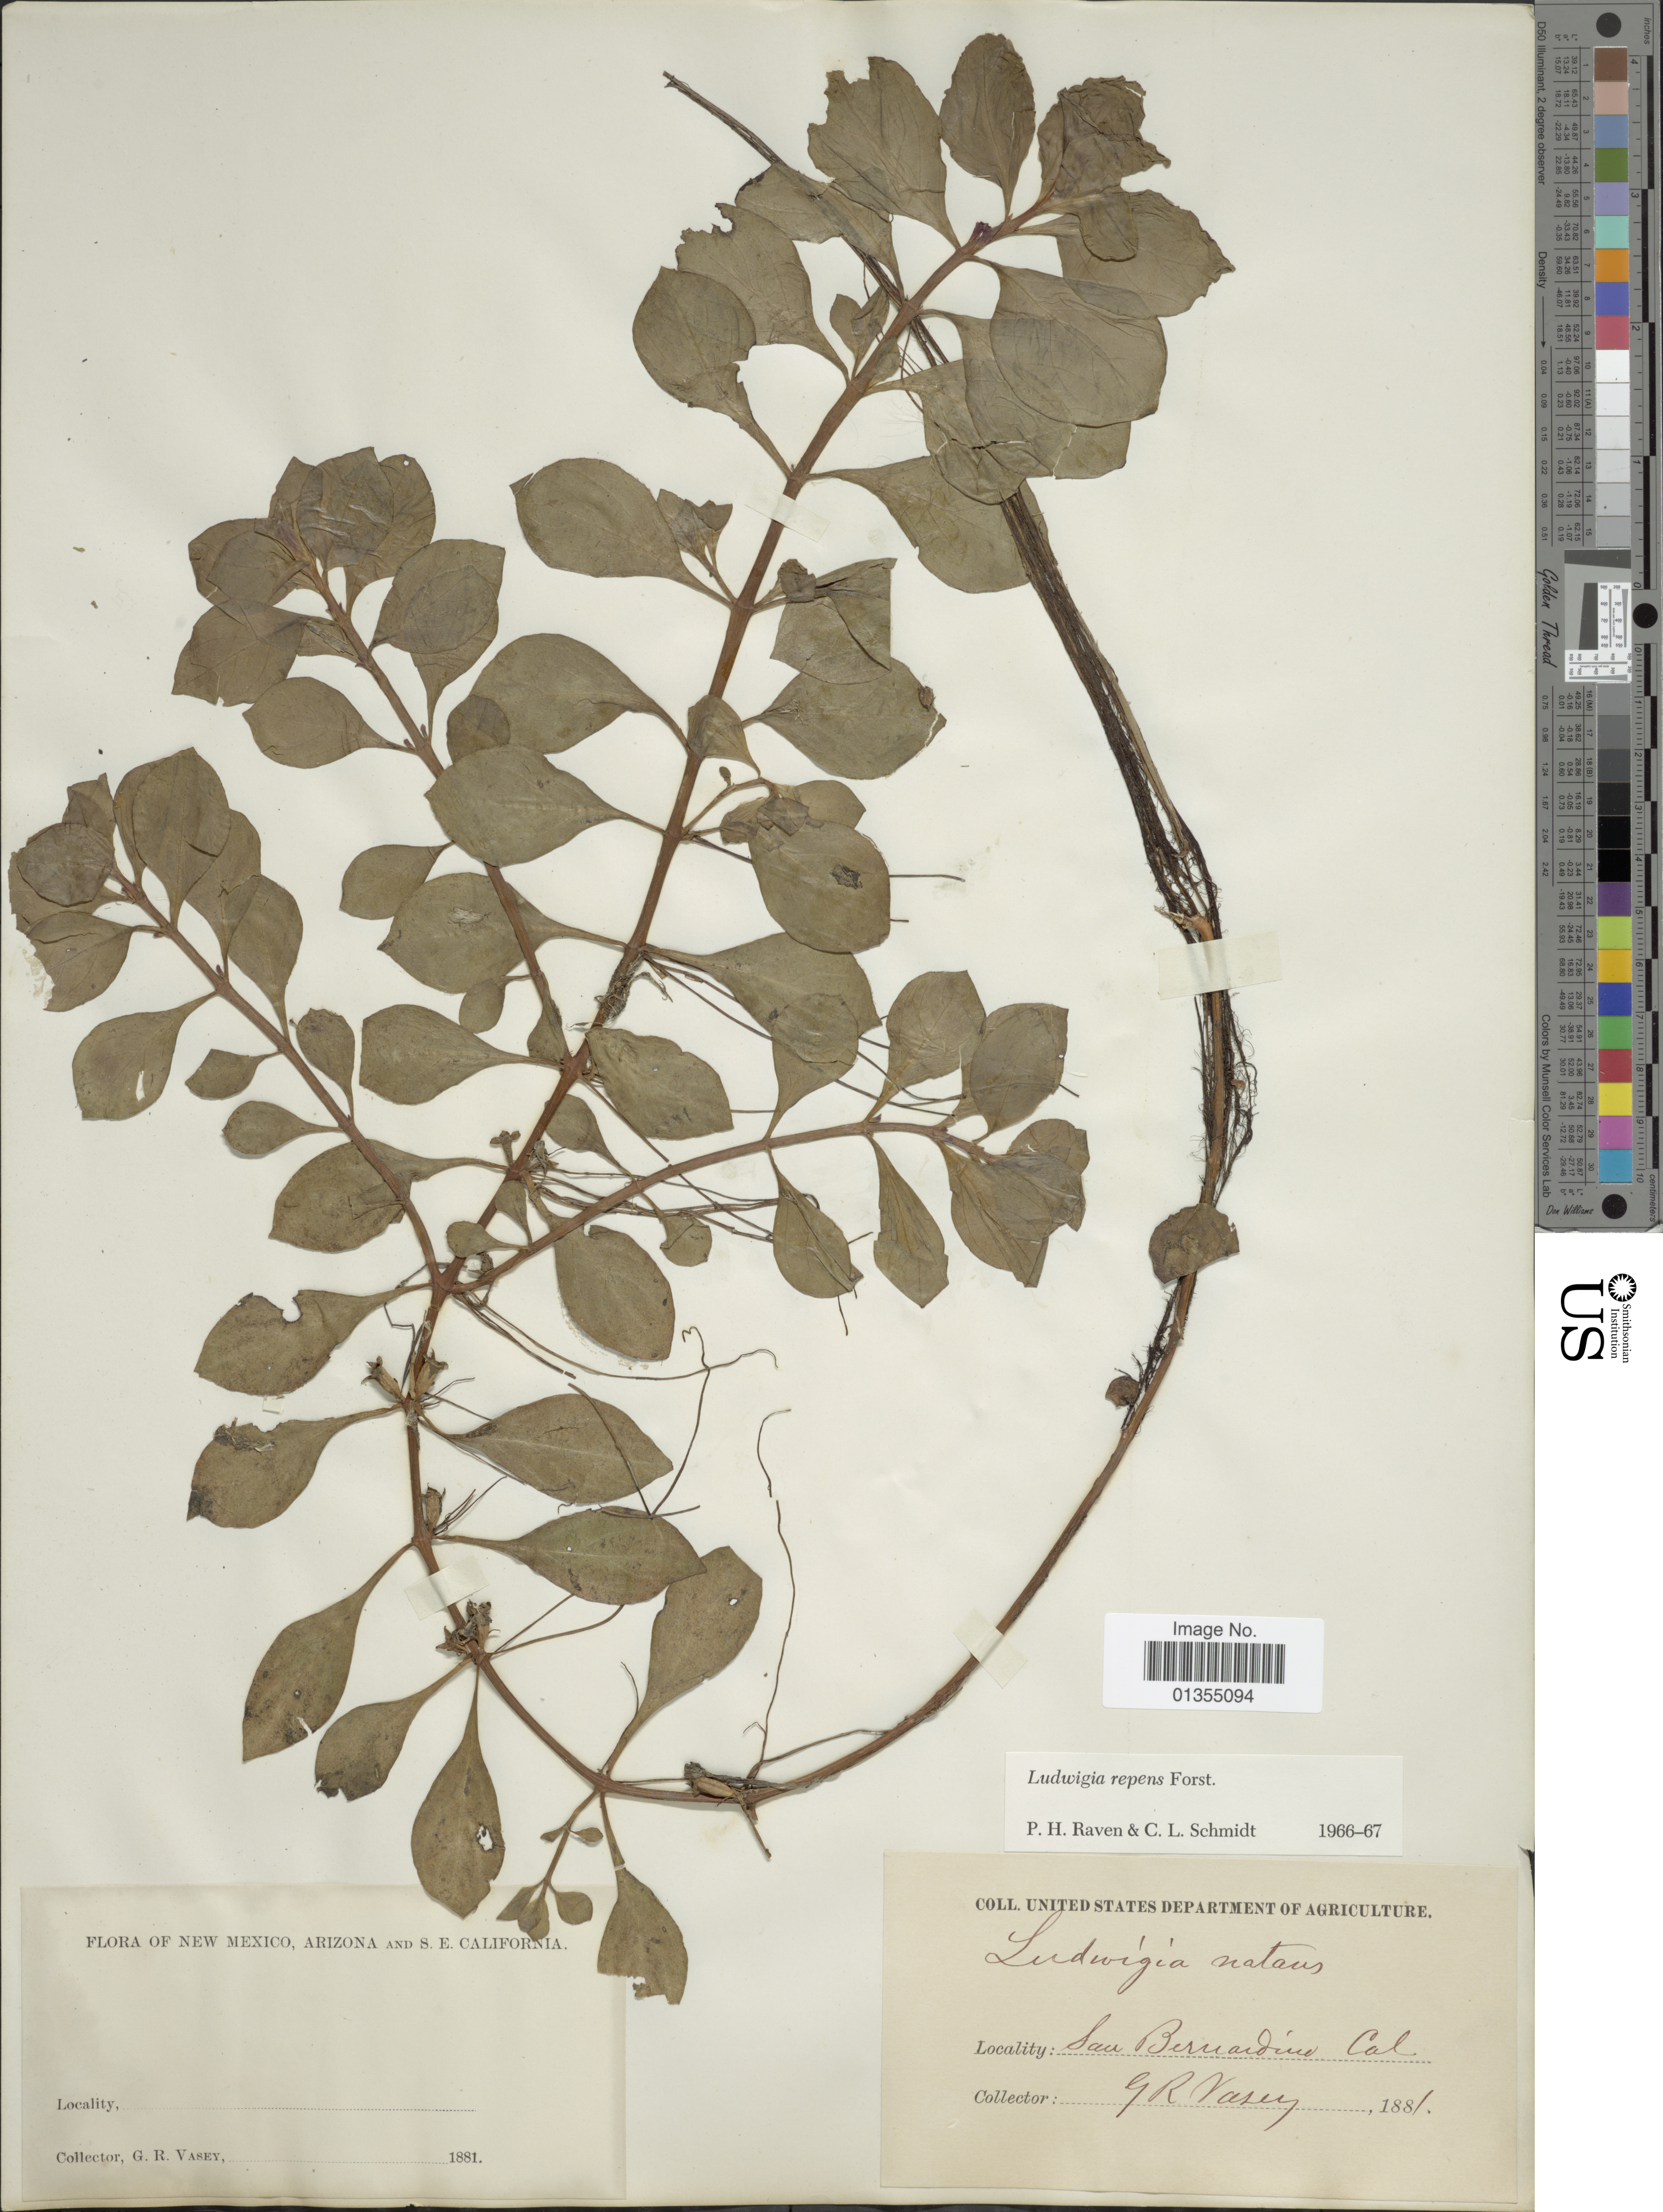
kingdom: Plantae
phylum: Tracheophyta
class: Magnoliopsida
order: Myrtales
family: Onagraceae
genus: Ludwigia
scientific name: Ludwigia repens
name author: J.R. Forst.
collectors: G. R. Vasey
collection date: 1881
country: United States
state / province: California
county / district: San Bernardino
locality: San Bernardino, New Mexico, Arizona and S.E. California